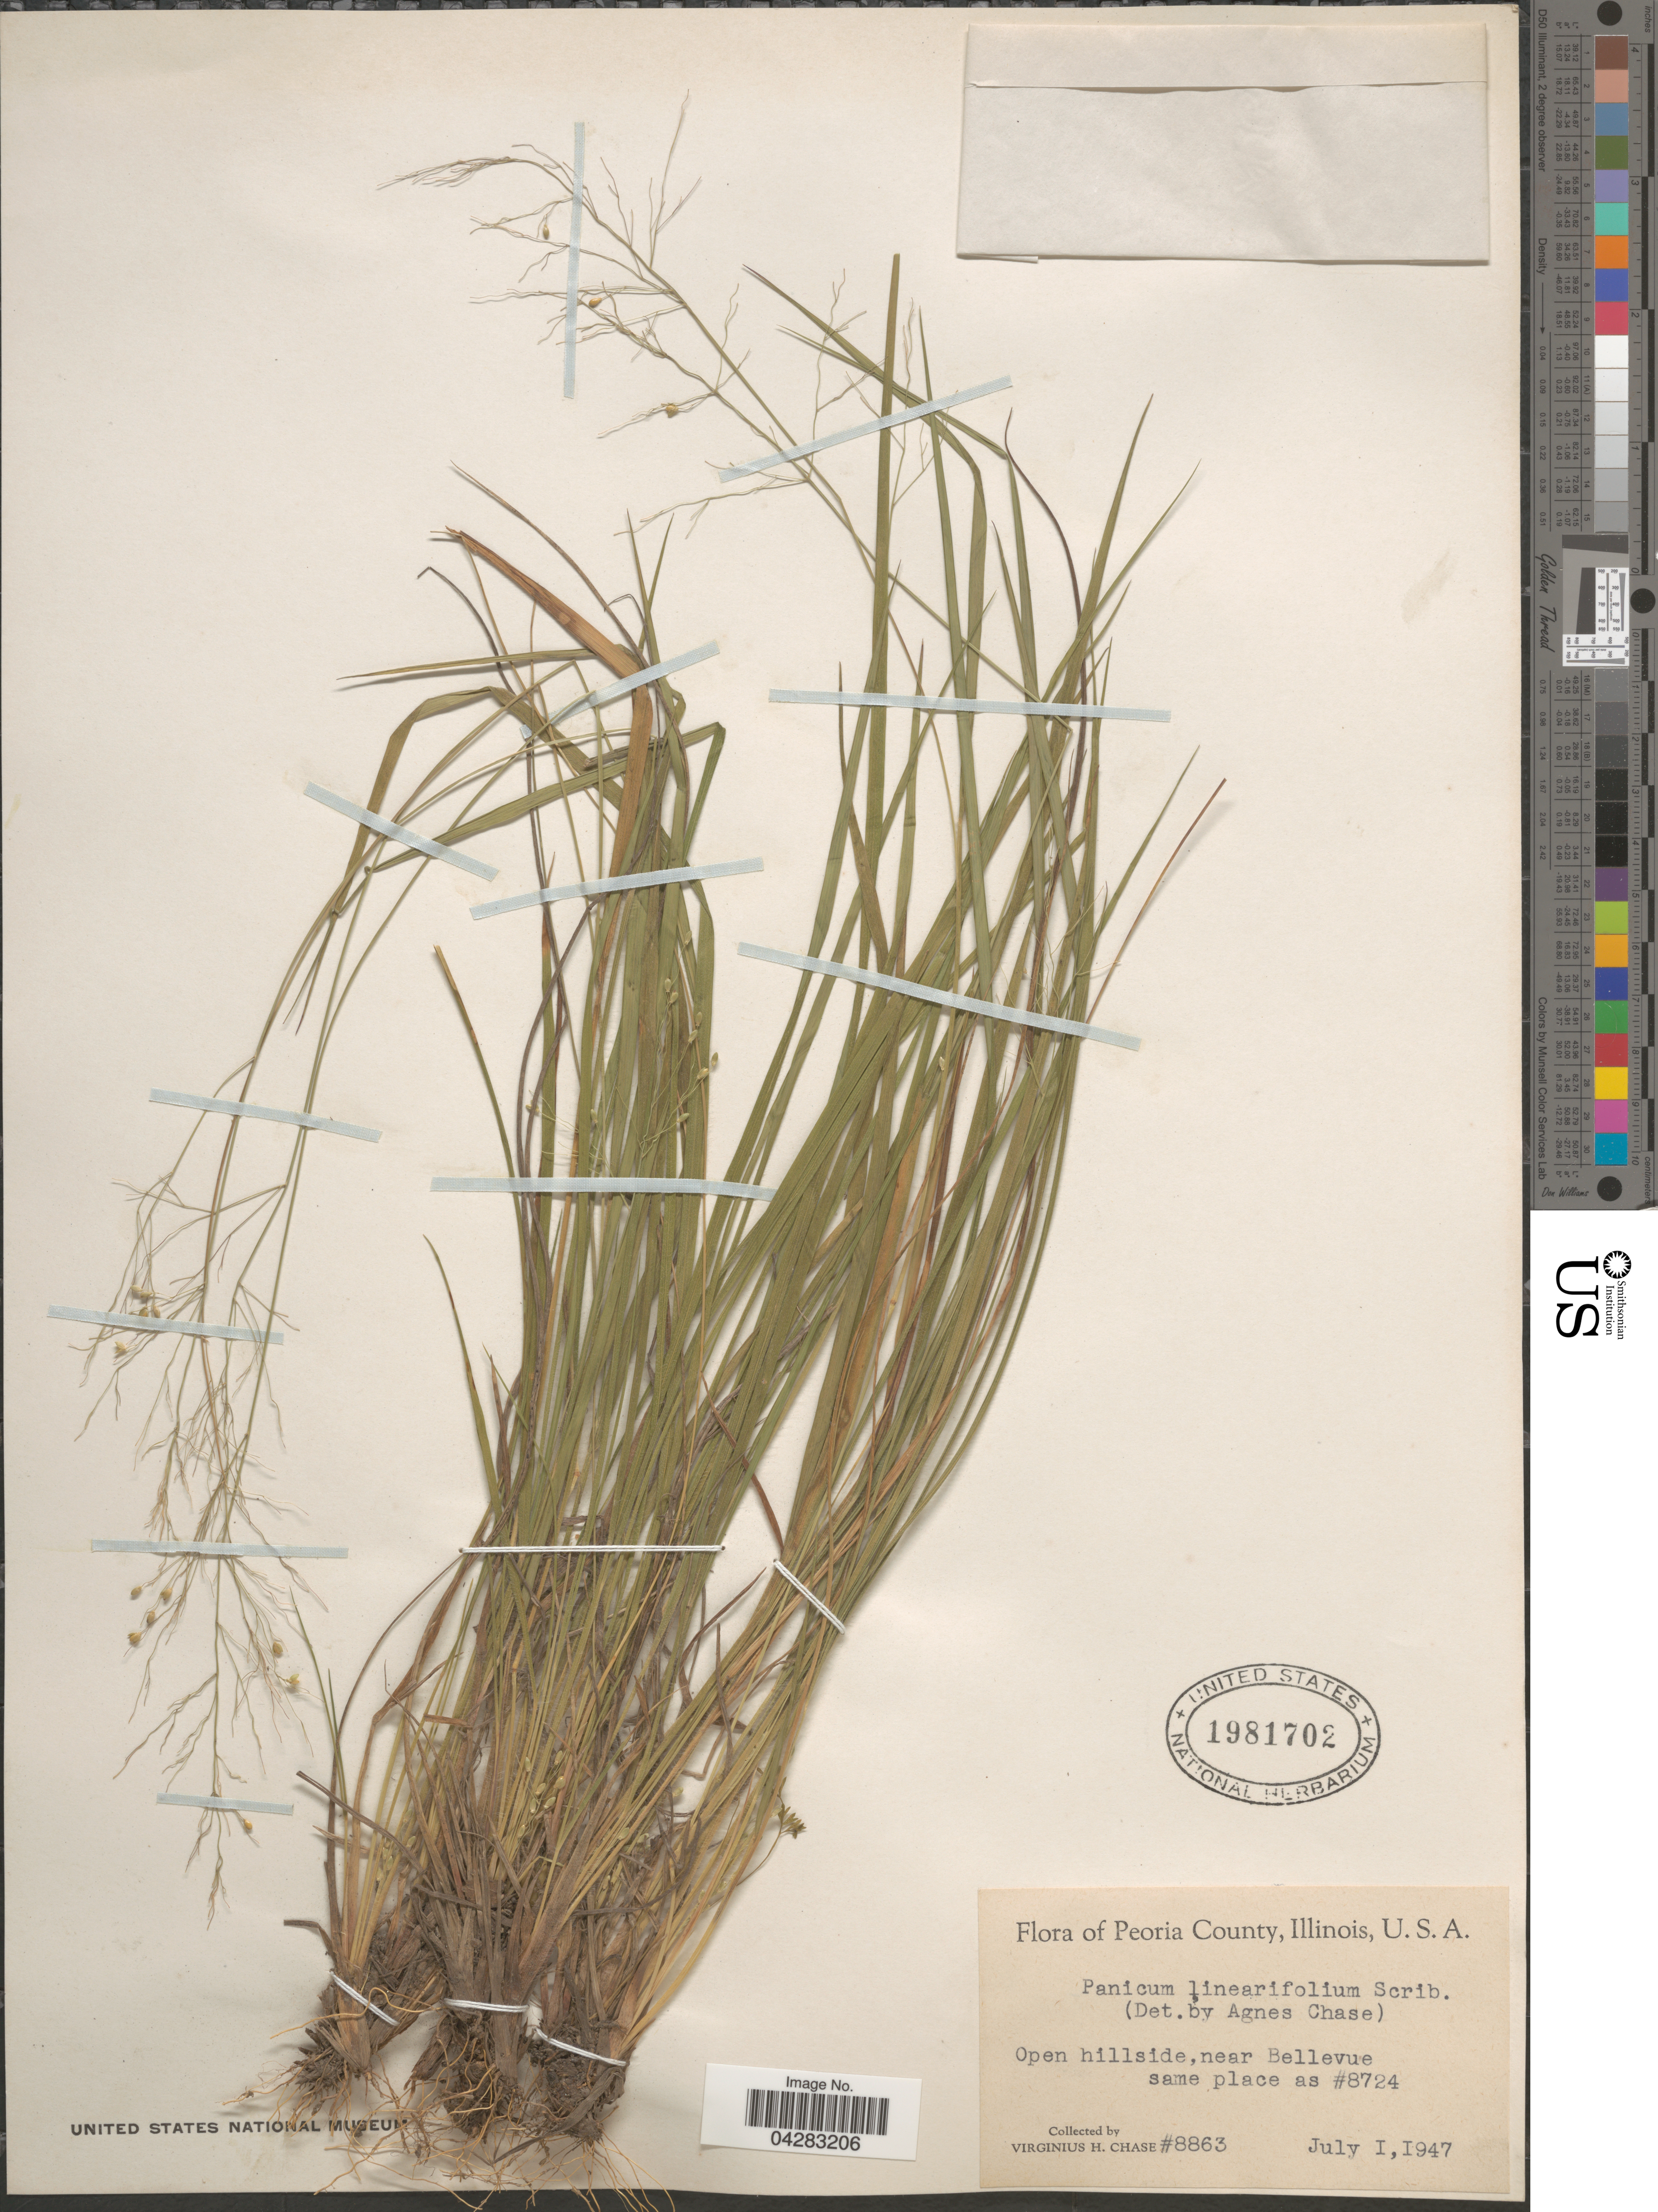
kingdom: Plantae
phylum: Tracheophyta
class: Liliopsida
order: Poales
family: Poaceae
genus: Dichanthelium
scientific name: Dichanthelium linearifolium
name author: (Scribn.) Gould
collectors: V. H. Chase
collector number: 8863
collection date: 1947-07-01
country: United States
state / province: Illinois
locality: Peoria County. Open hillside, near Bellevue.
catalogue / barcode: US 1981702